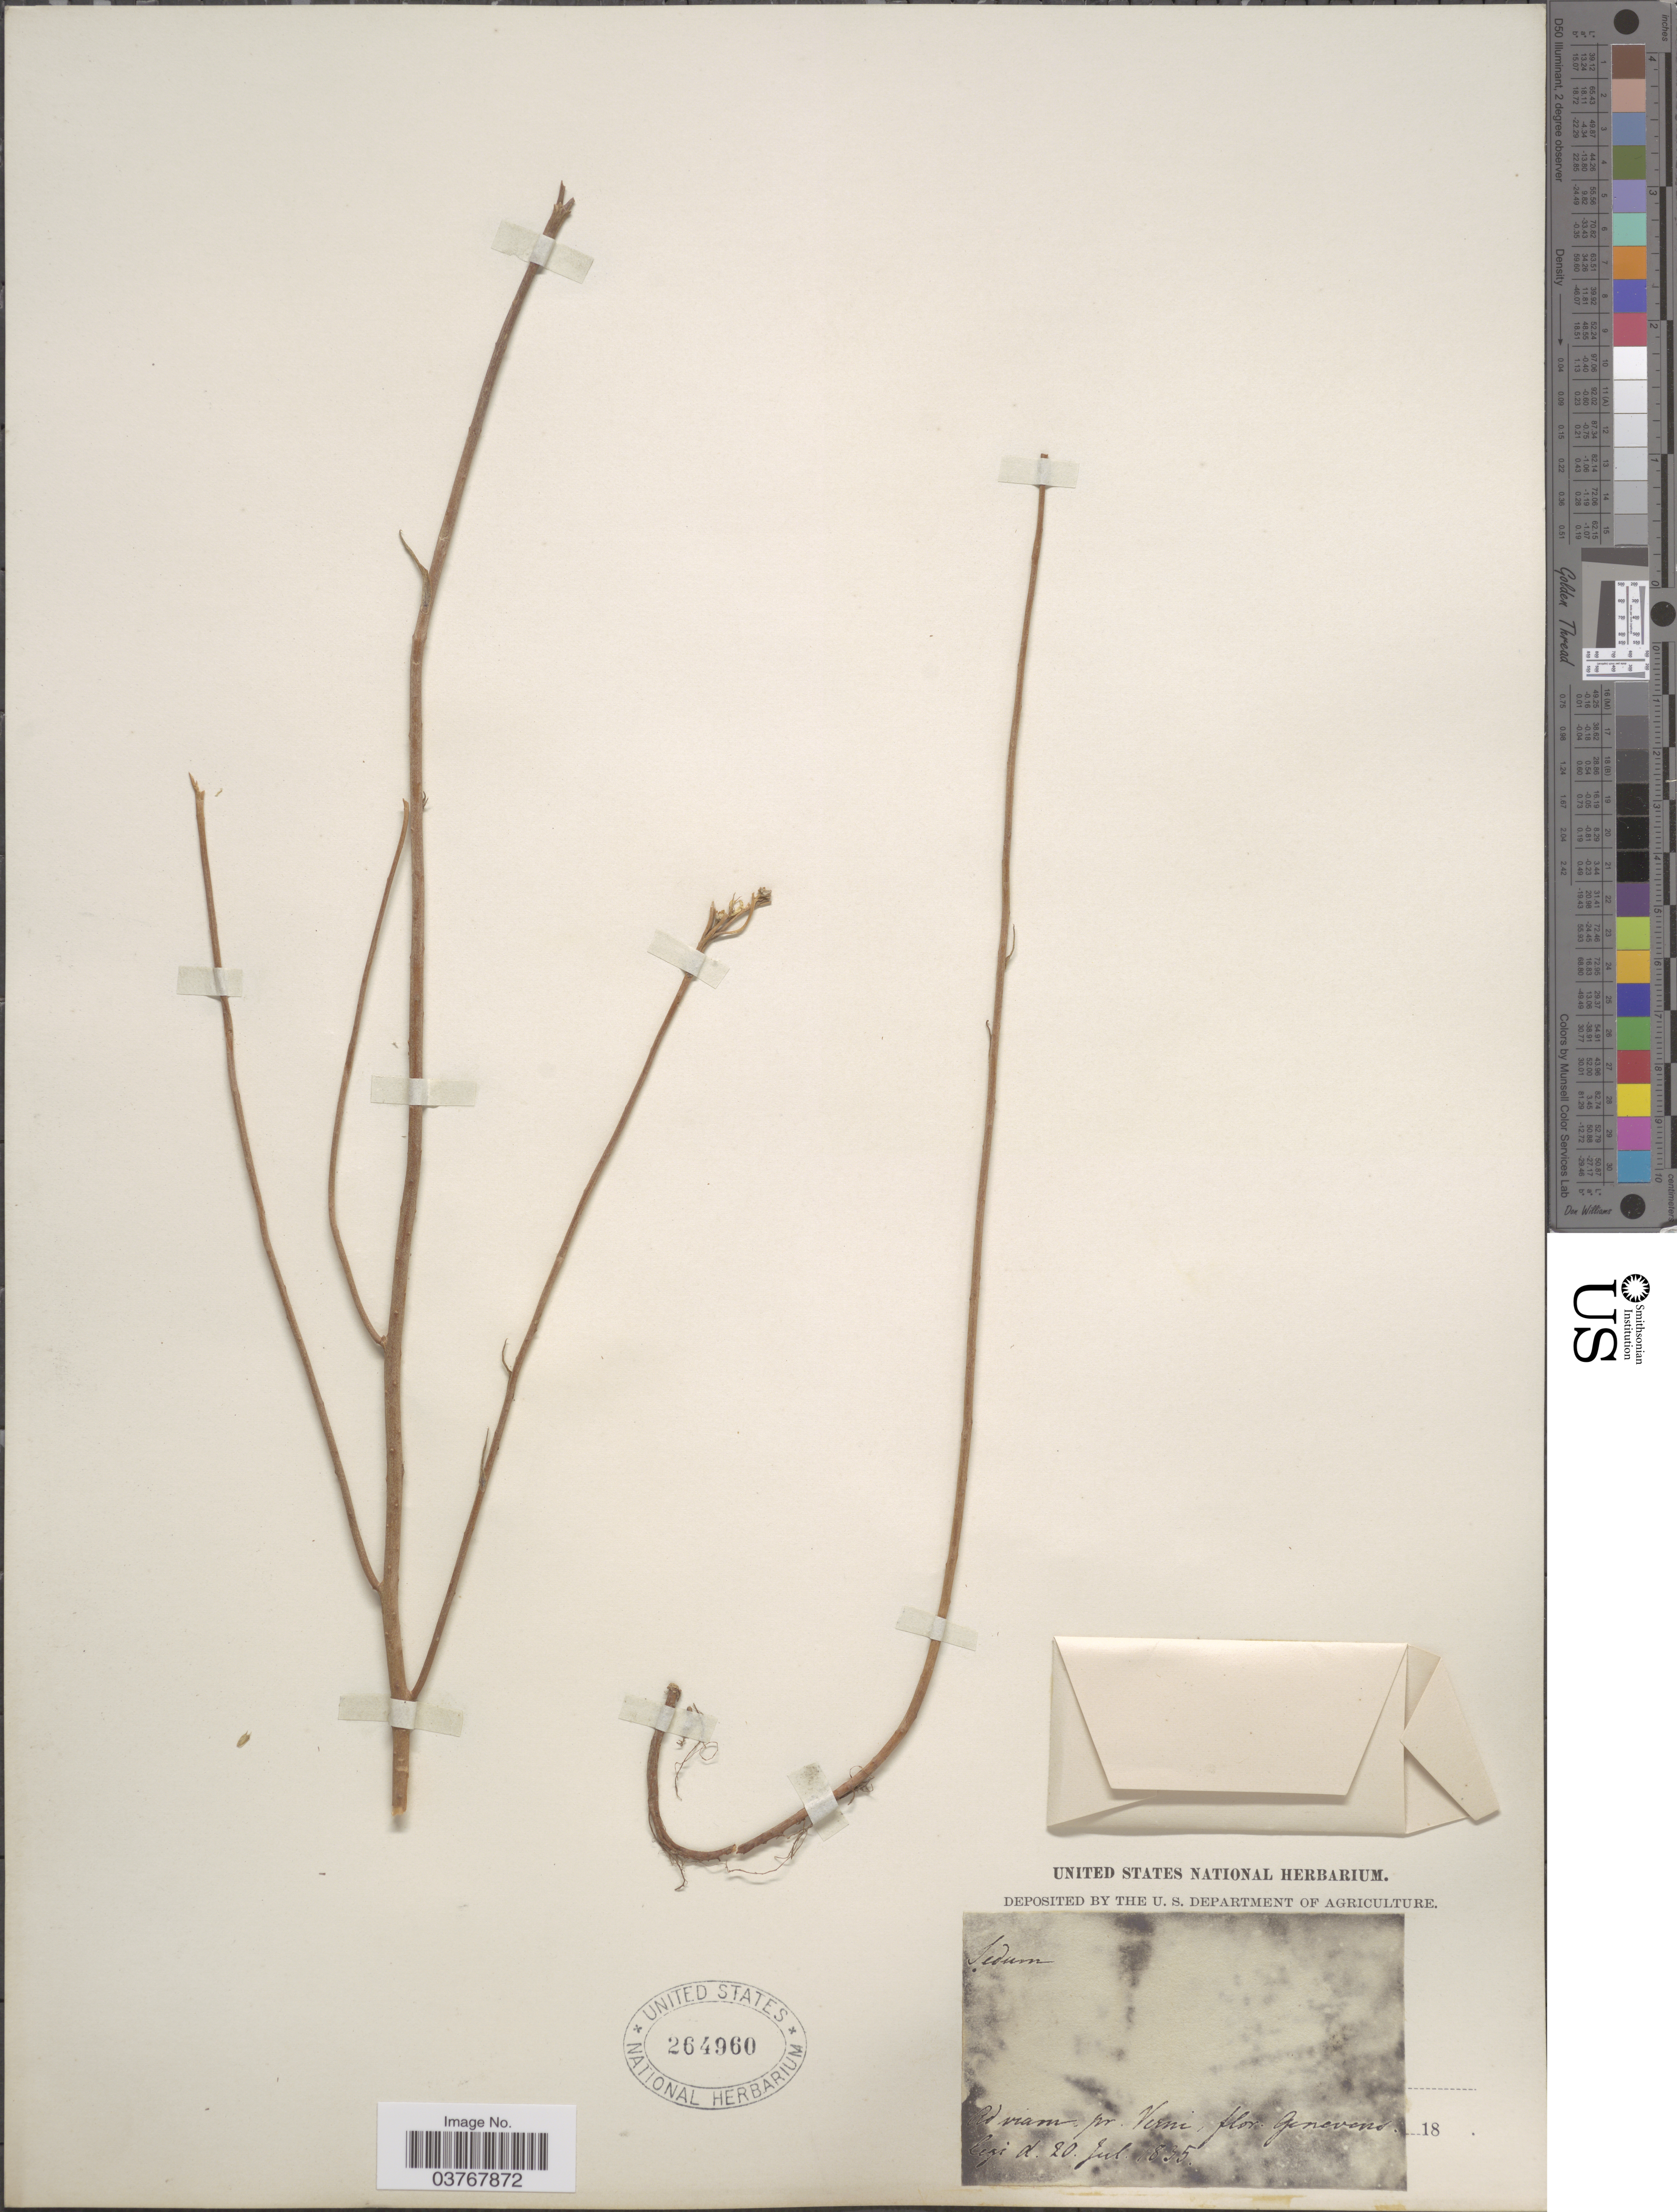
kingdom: Plantae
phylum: Tracheophyta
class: Magnoliopsida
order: Saxifragales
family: Crassulaceae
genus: Sedum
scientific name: Sedum sp.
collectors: ex herb. United States National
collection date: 1835-07-20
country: Switzerland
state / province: Genève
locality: Ad viam pr. Verni. Genevens.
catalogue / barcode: US 264960